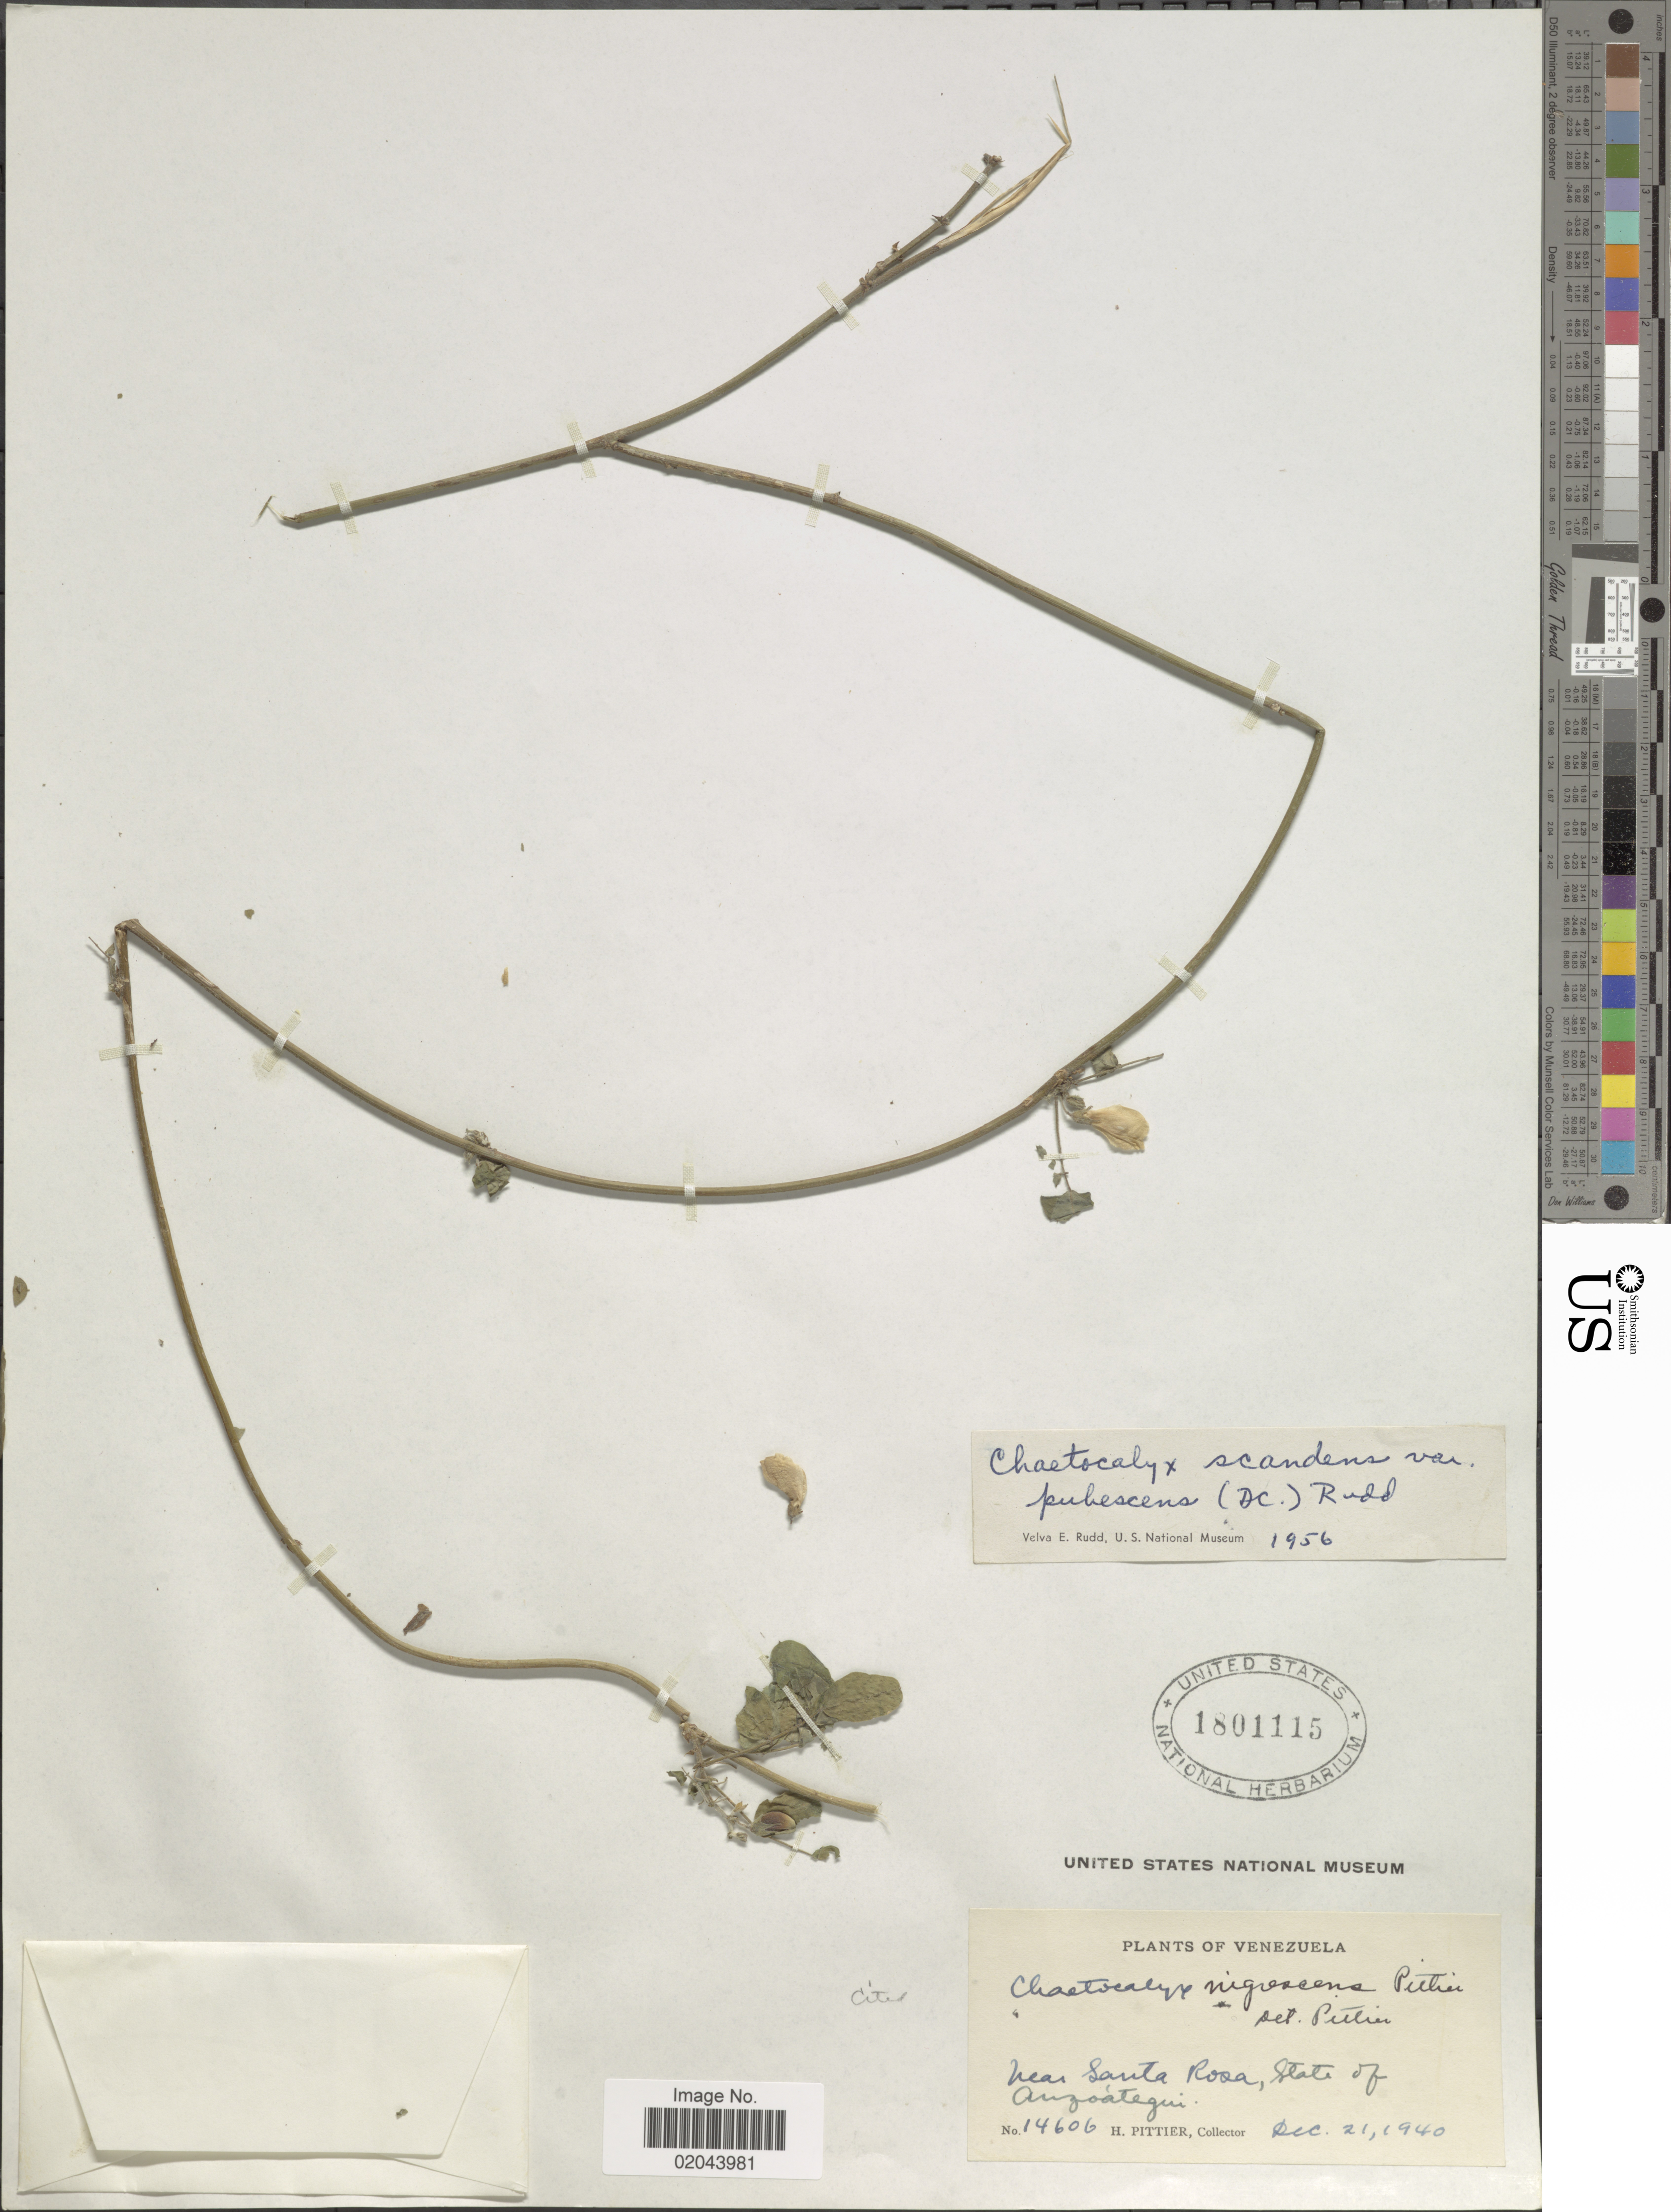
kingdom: Plantae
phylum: Tracheophyta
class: Magnoliopsida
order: Fabales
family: Fabaceae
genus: Chaetocalyx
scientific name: Chaetocalyx scandens var. pubescens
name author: (DC.) Rudd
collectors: H. F. Pittier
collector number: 14606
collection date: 1940-12-21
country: Venezuela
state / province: Anzoategui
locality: Near Santa Rosa, State of Anzotegui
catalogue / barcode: US 1801115